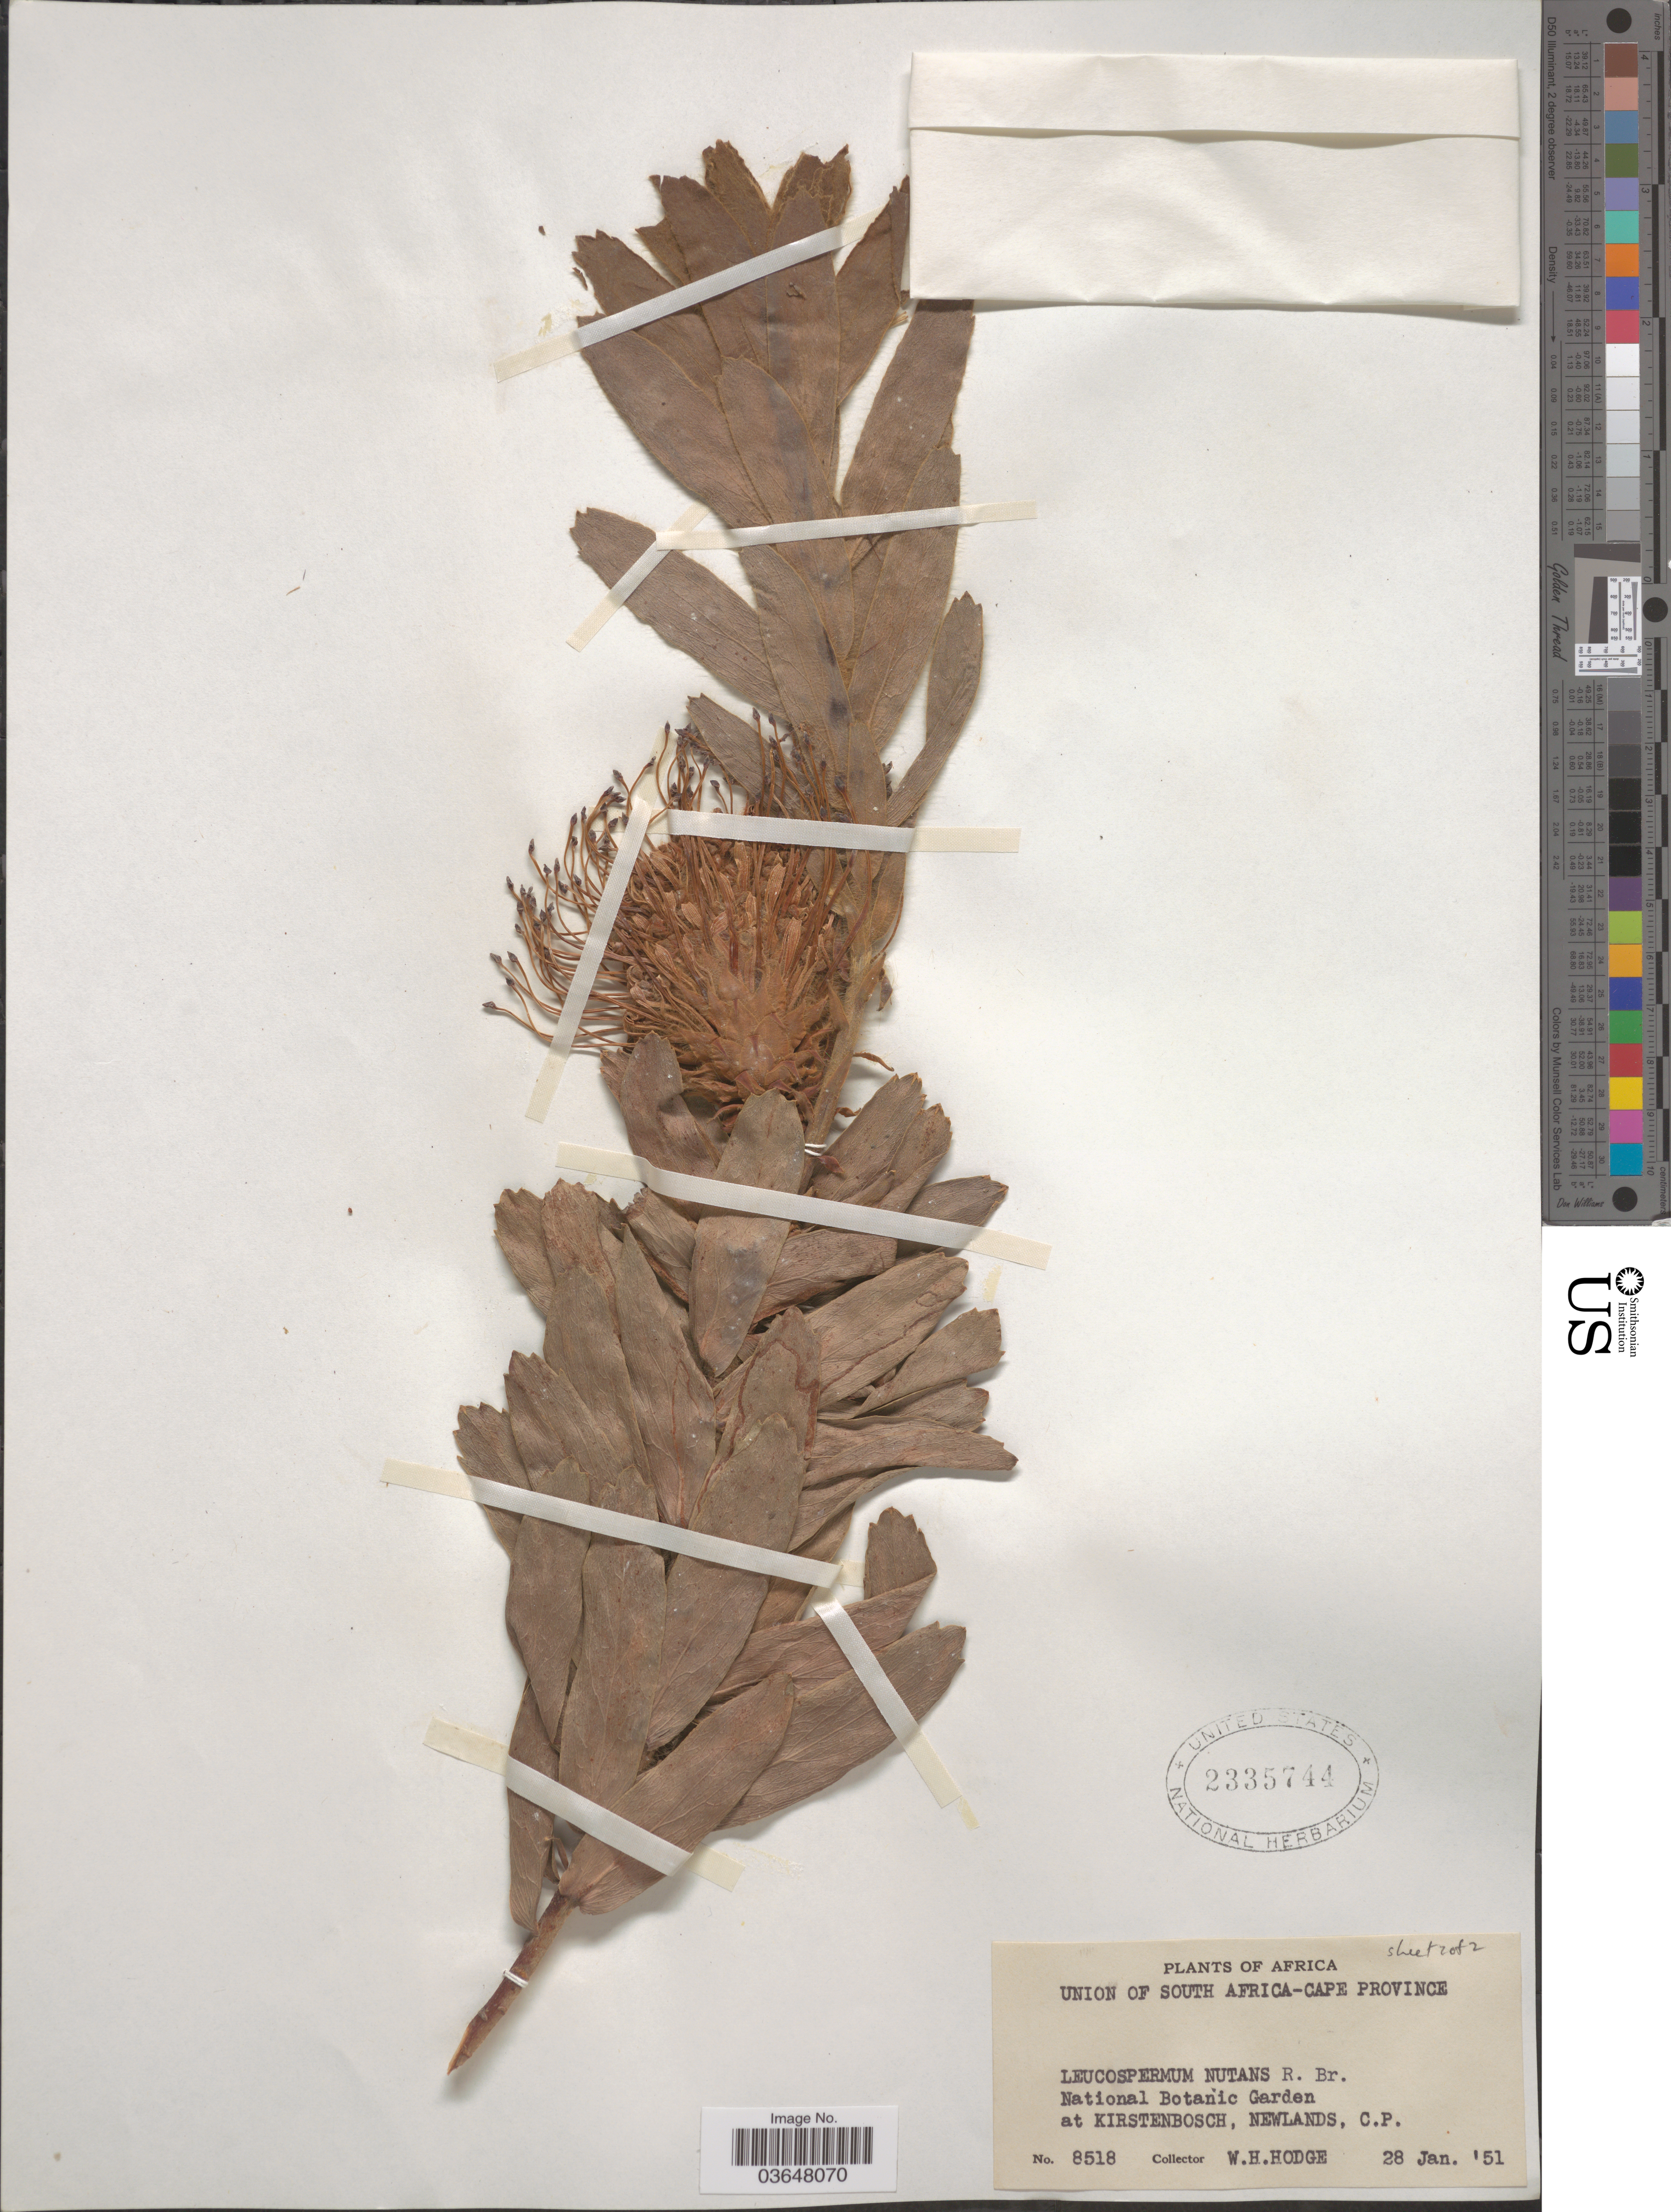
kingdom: Plantae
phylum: Tracheophyta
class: Magnoliopsida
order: Proteales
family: Proteaceae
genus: Leucospermum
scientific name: Leucospermum cordifolium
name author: (Salisb. ex Knight) Fourc.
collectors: W. Hodge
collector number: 8518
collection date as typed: Transcribed d/m/y: 28/1/51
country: South Africa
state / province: Western Cape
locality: National Botanic Garden at Kirstenbosch, Newlands, C.P.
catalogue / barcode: US 2335744